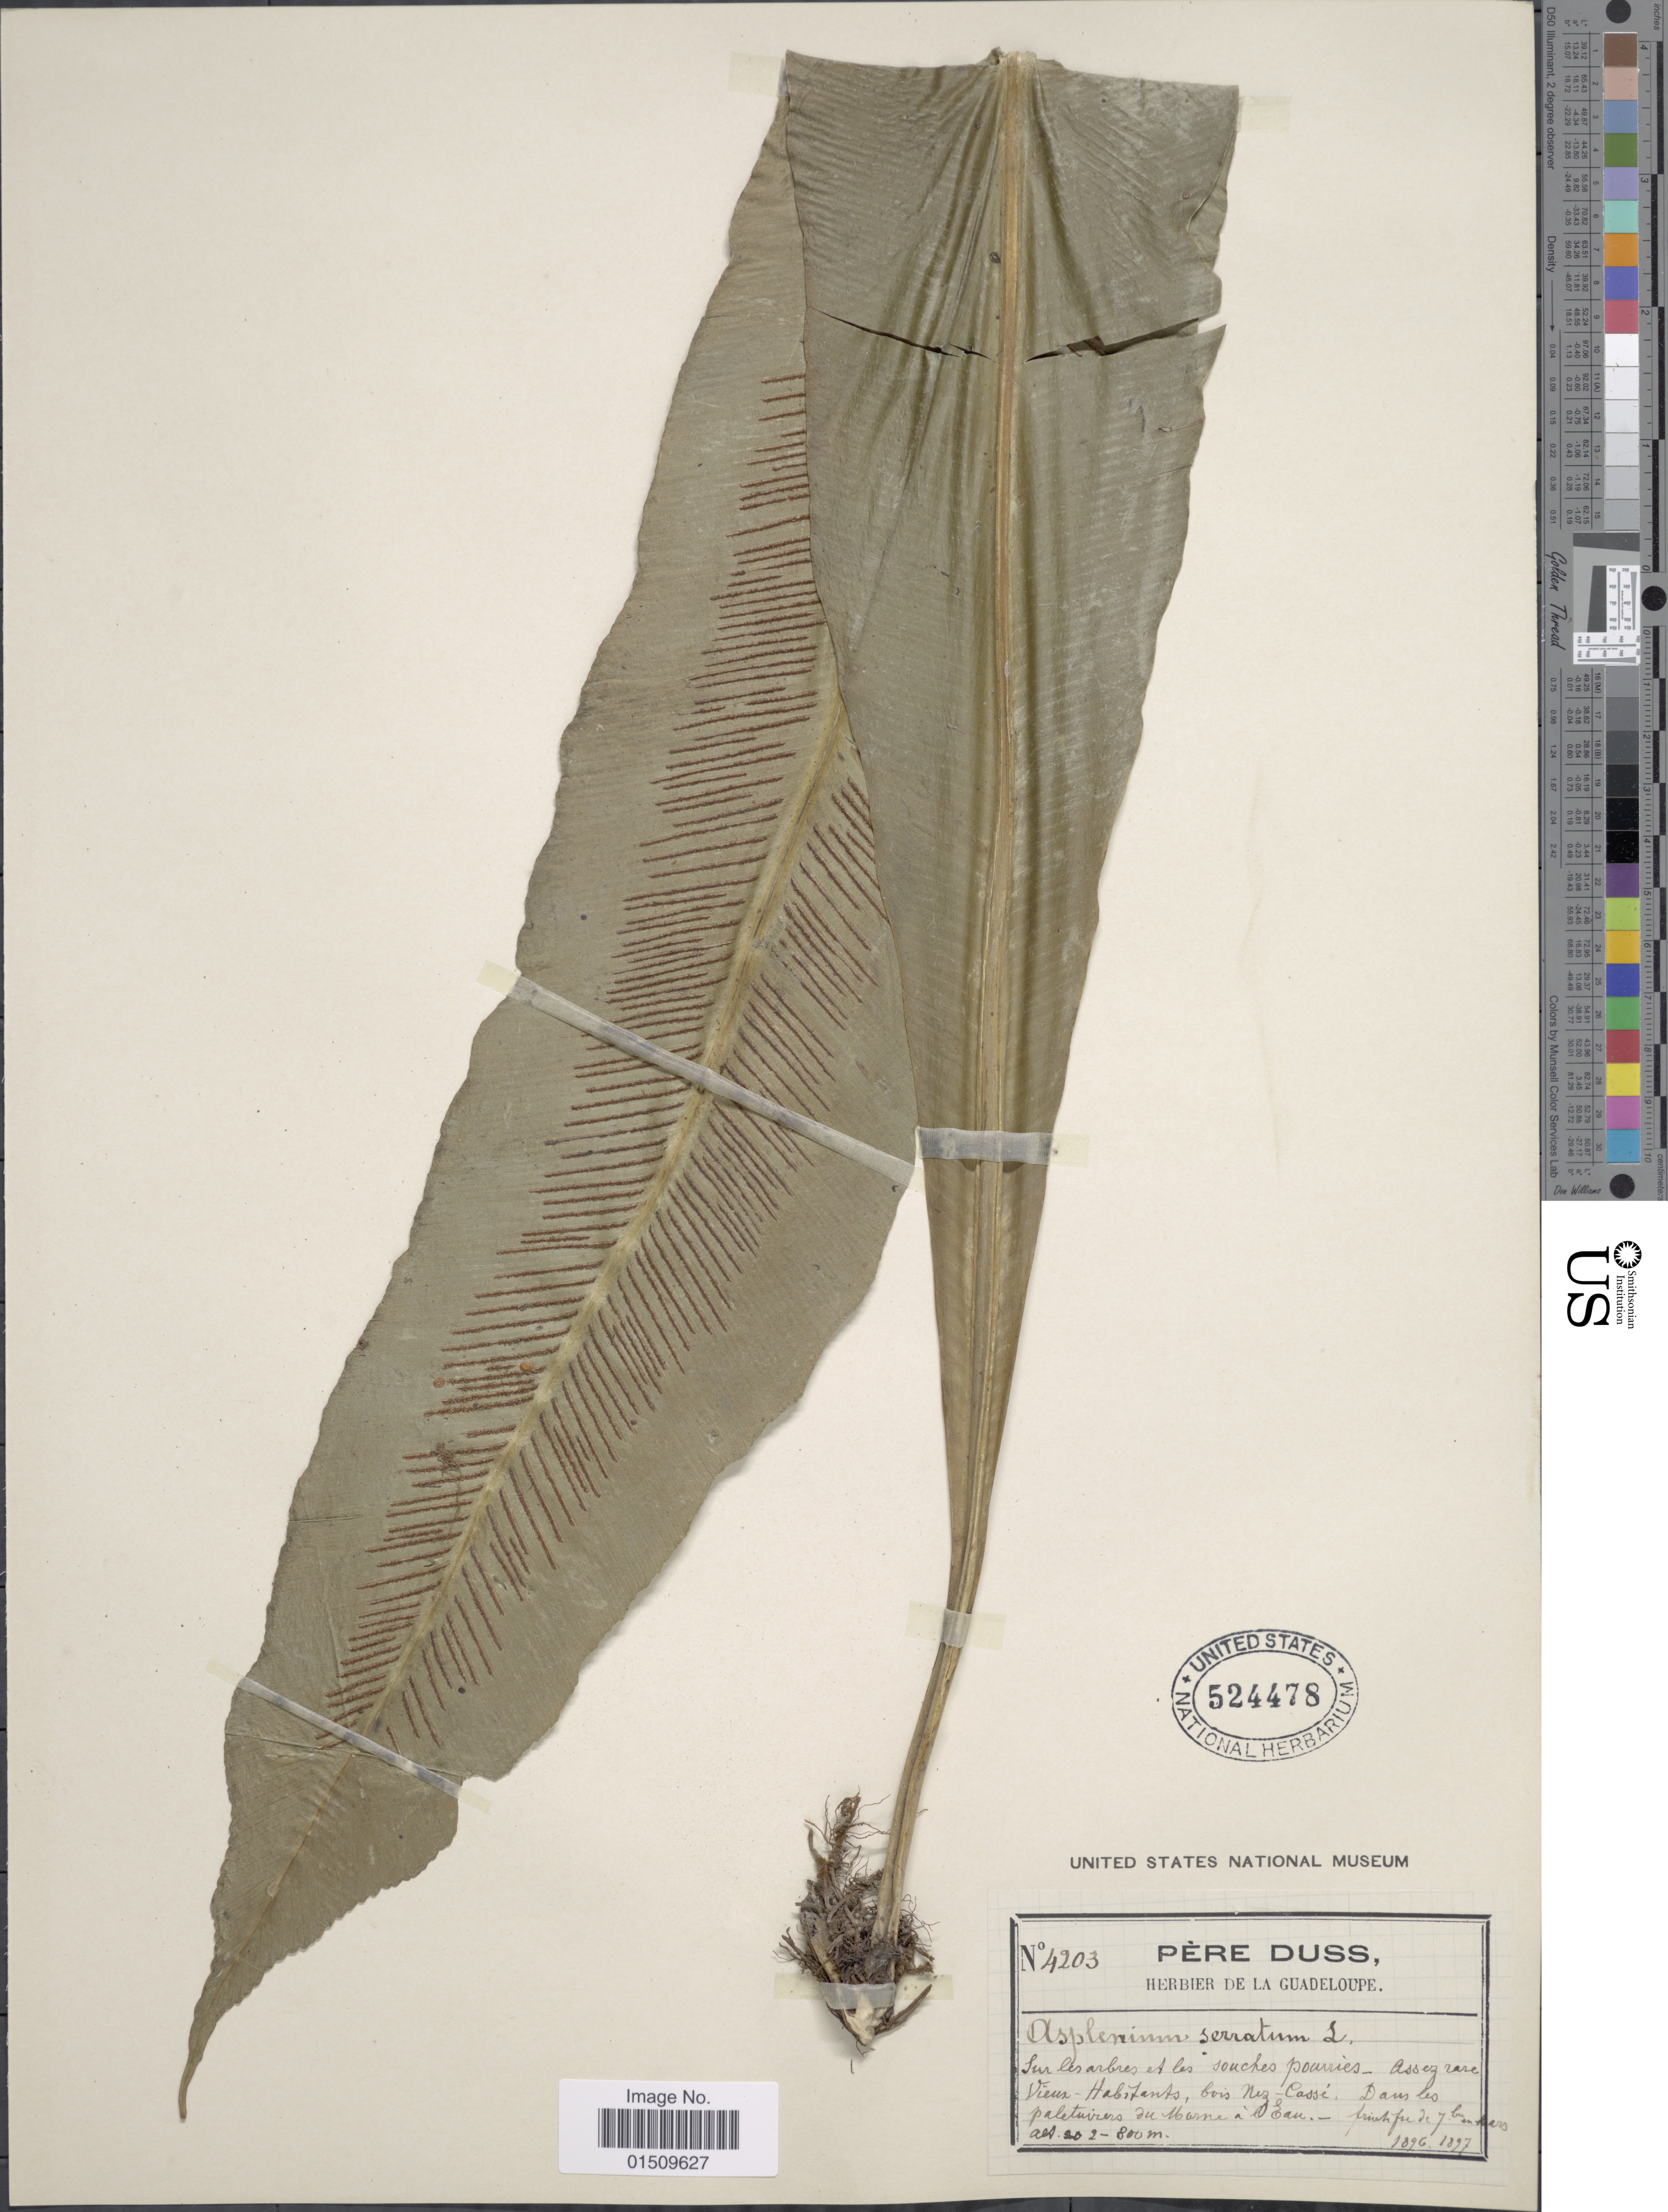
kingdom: Plantae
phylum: Tracheophyta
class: Polypodiopsida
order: Polypodiales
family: Aspleniaceae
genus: Asplenium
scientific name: Asplenium serratum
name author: L.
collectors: Père Duss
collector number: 4203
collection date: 1896/1897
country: Guadeloupe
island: Leeward Is.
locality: Vieux-Habitants, bois Nez-Casse, Dans les paletuviers du Morne, a l'Eau.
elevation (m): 200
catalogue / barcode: US 524478